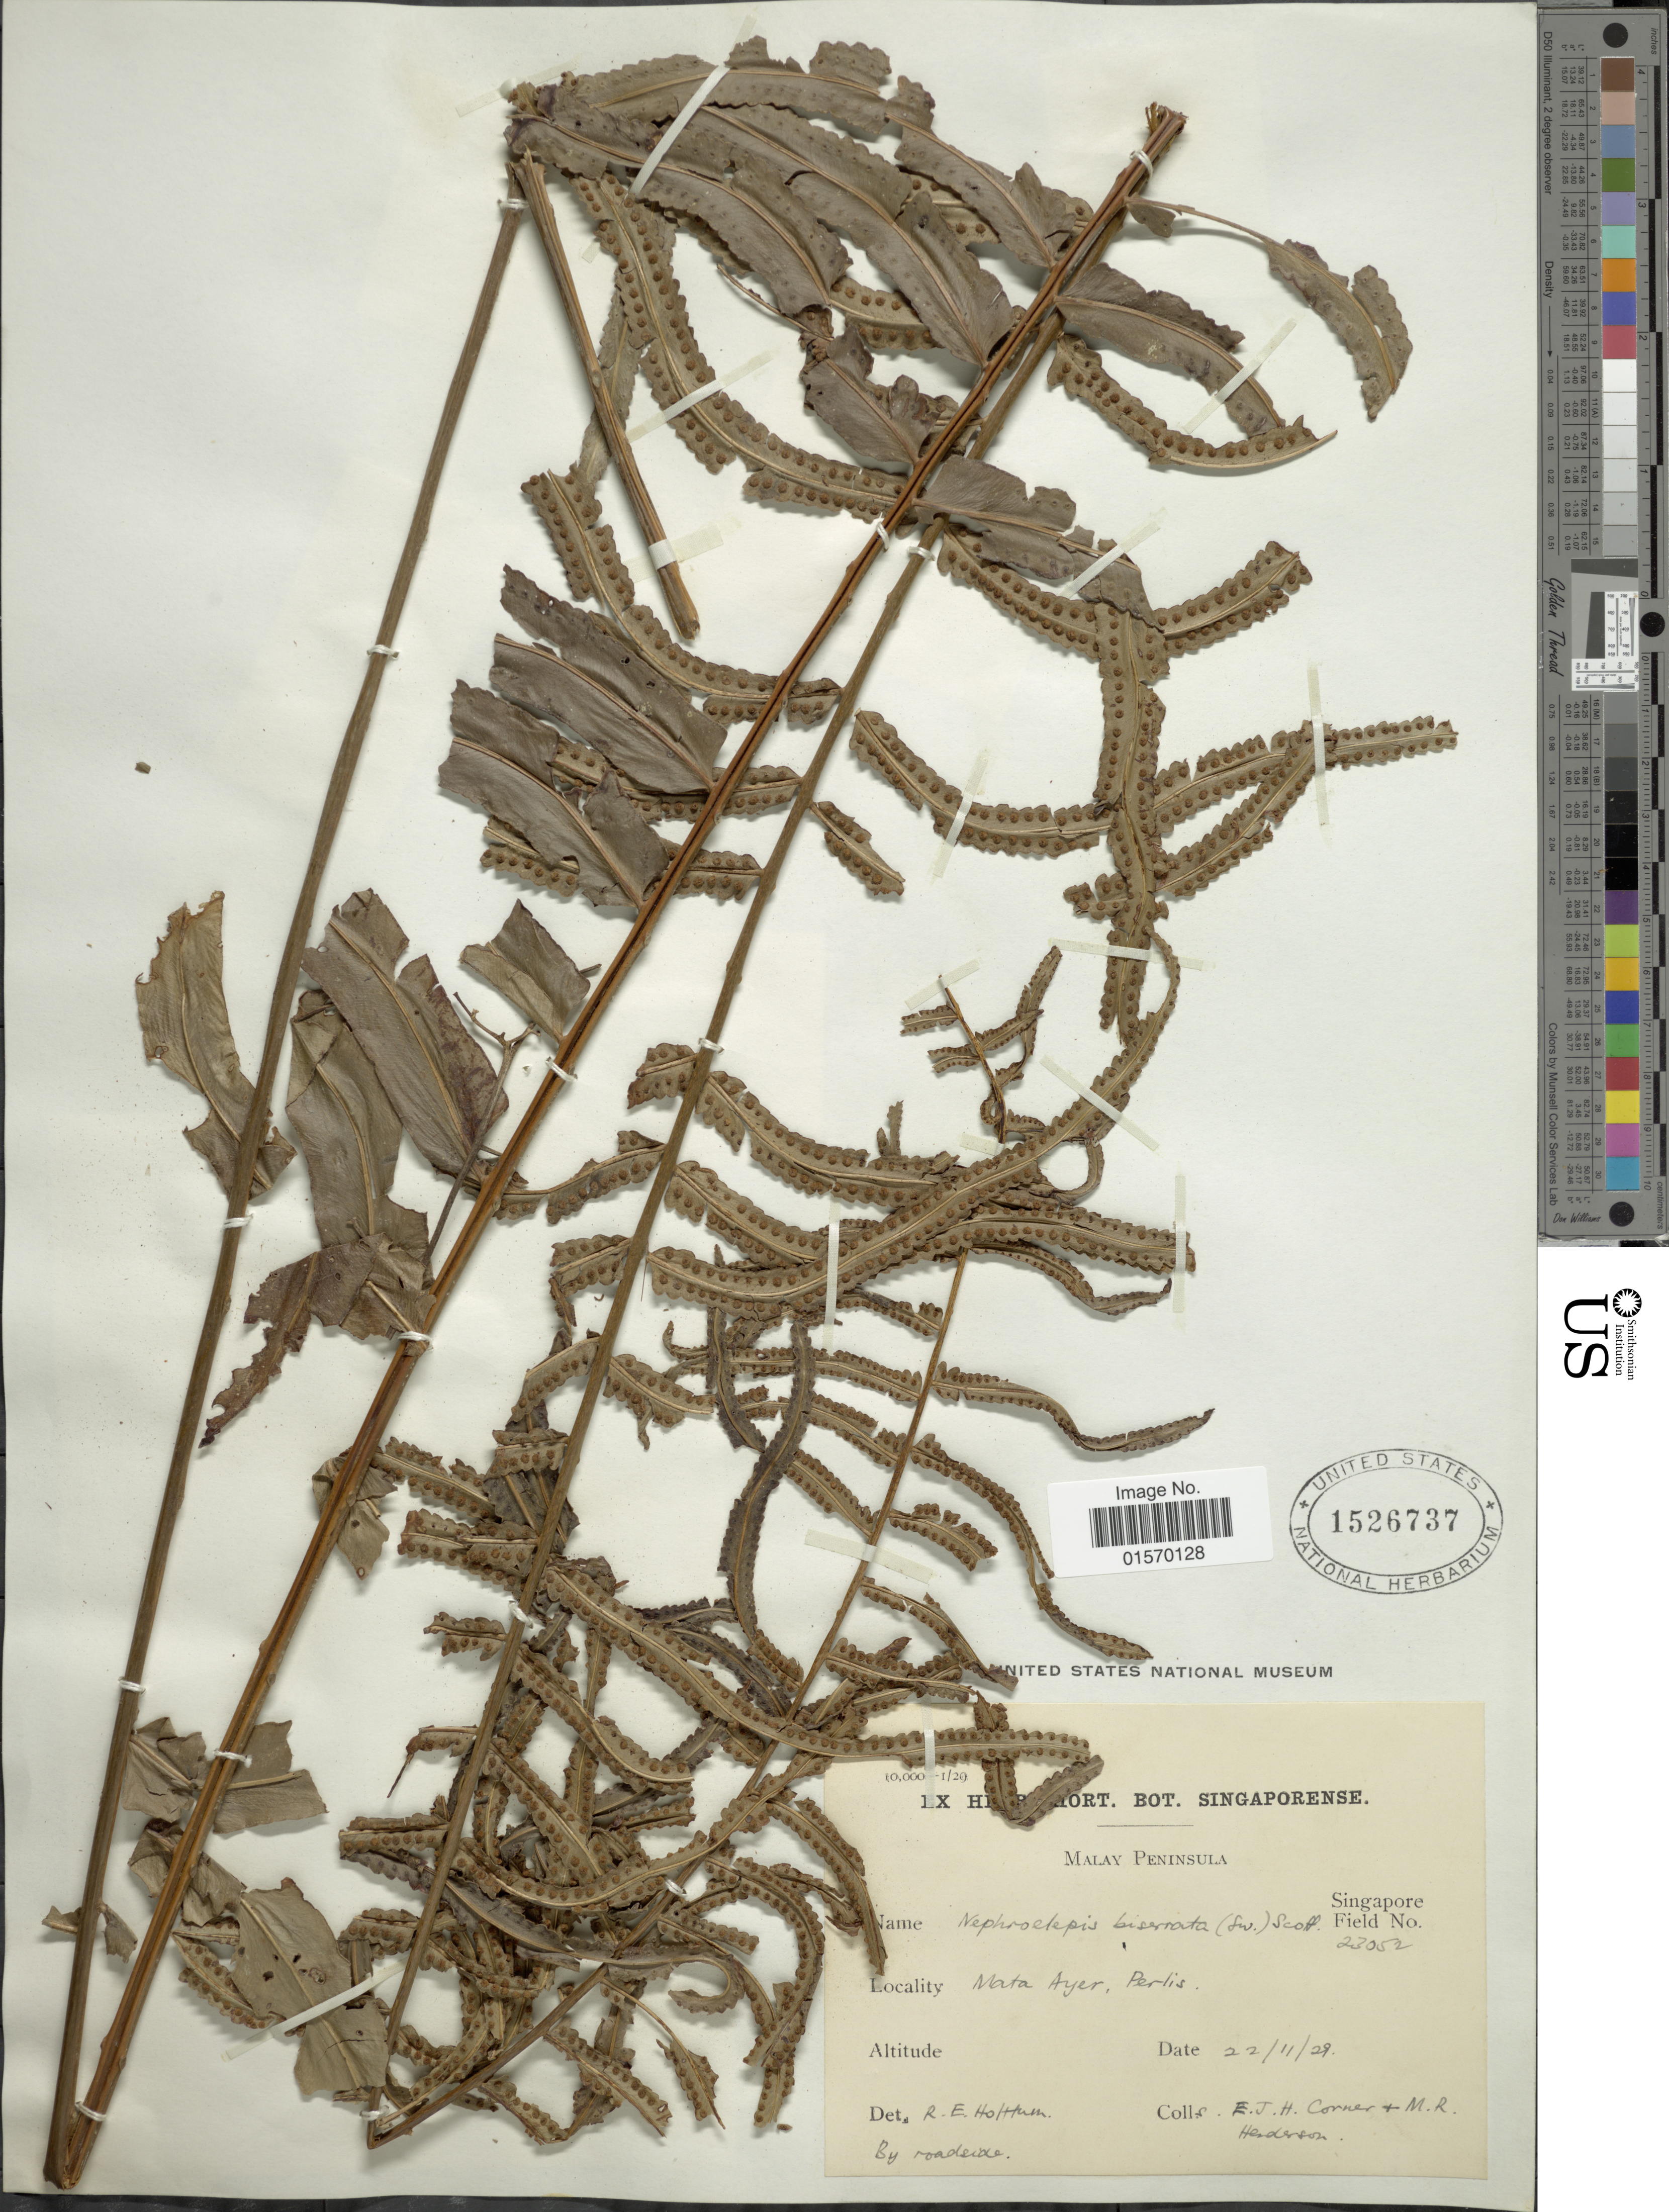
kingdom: Plantae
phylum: Tracheophyta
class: Polypodiopsida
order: Polypodiales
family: Nephrolepidaceae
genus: Nephrolepis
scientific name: Nephrolepis biserrata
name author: (Sw.) Schott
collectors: E. Corner & M. Henderson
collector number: Singapore Field 23052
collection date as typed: Transcribed d/m/y: 22/11/29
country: Malaysia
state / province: Perlis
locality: Malay Peninsula. Mata Ayer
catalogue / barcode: US 1526737